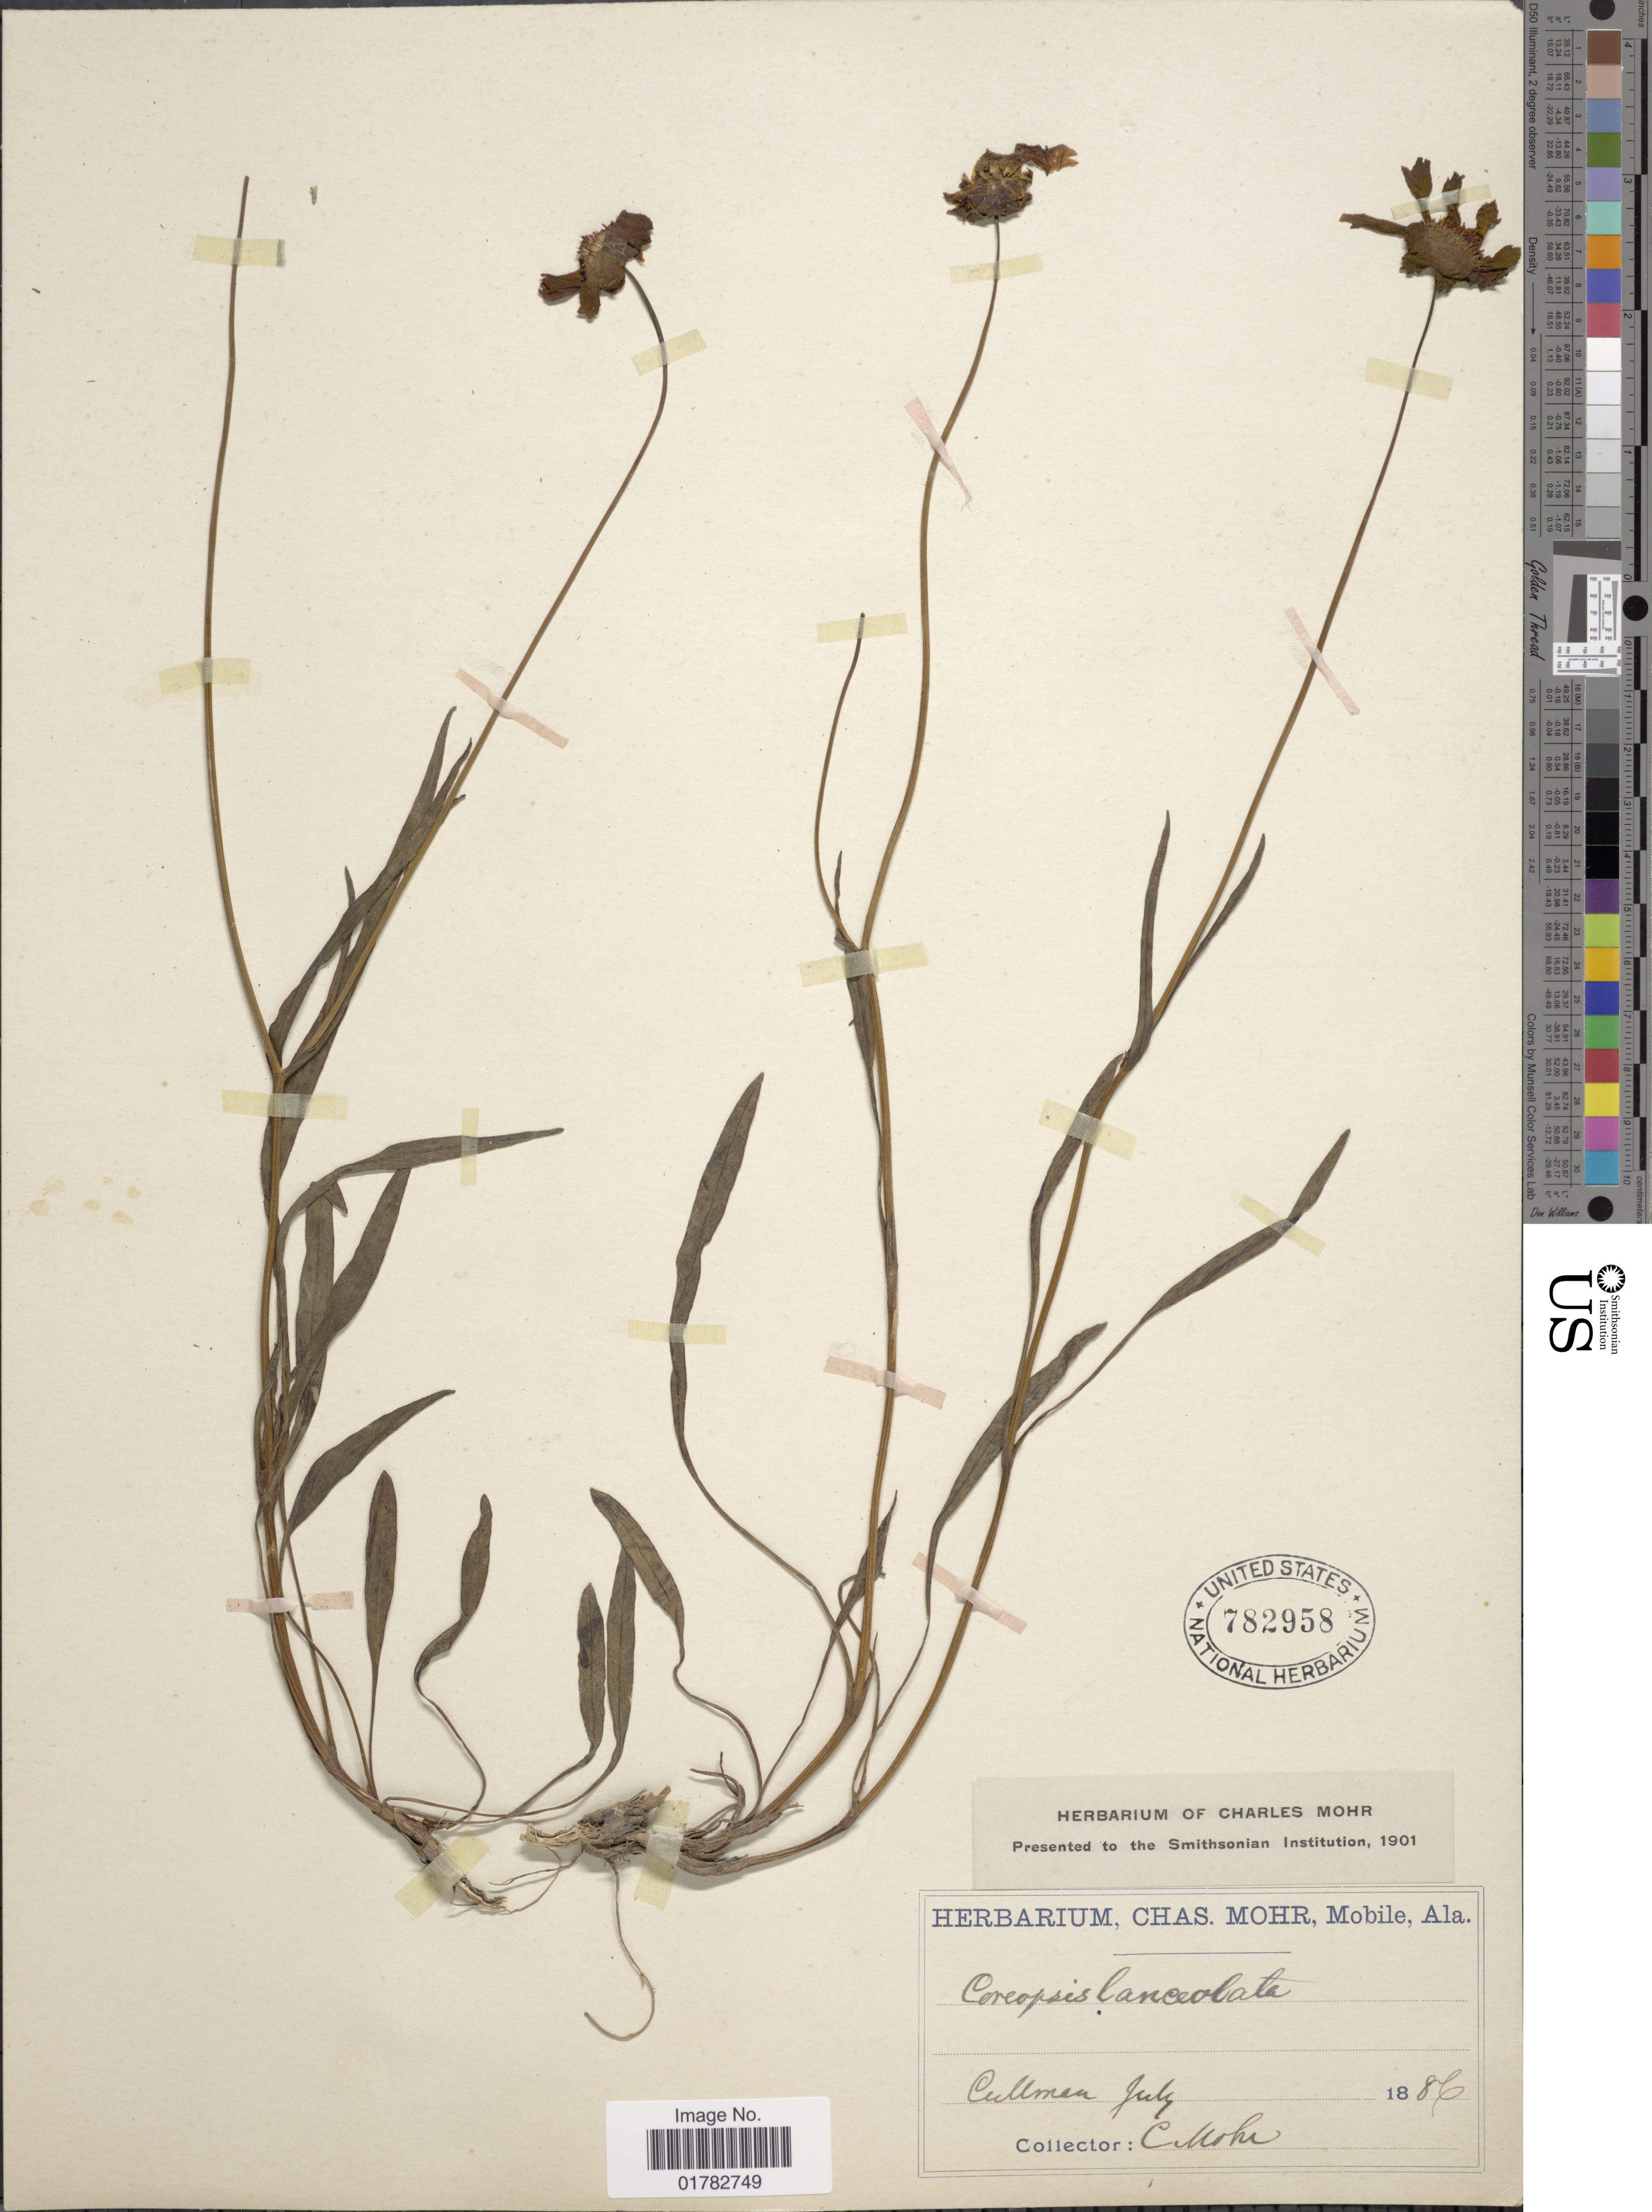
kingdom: Plantae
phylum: Tracheophyta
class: Magnoliopsida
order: Asterales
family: Asteraceae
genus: Coreopsis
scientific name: Coreopsis lanceolata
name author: L.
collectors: C. T. Mohr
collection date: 1886-07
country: United States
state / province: Alabama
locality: Cullman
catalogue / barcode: US 782958